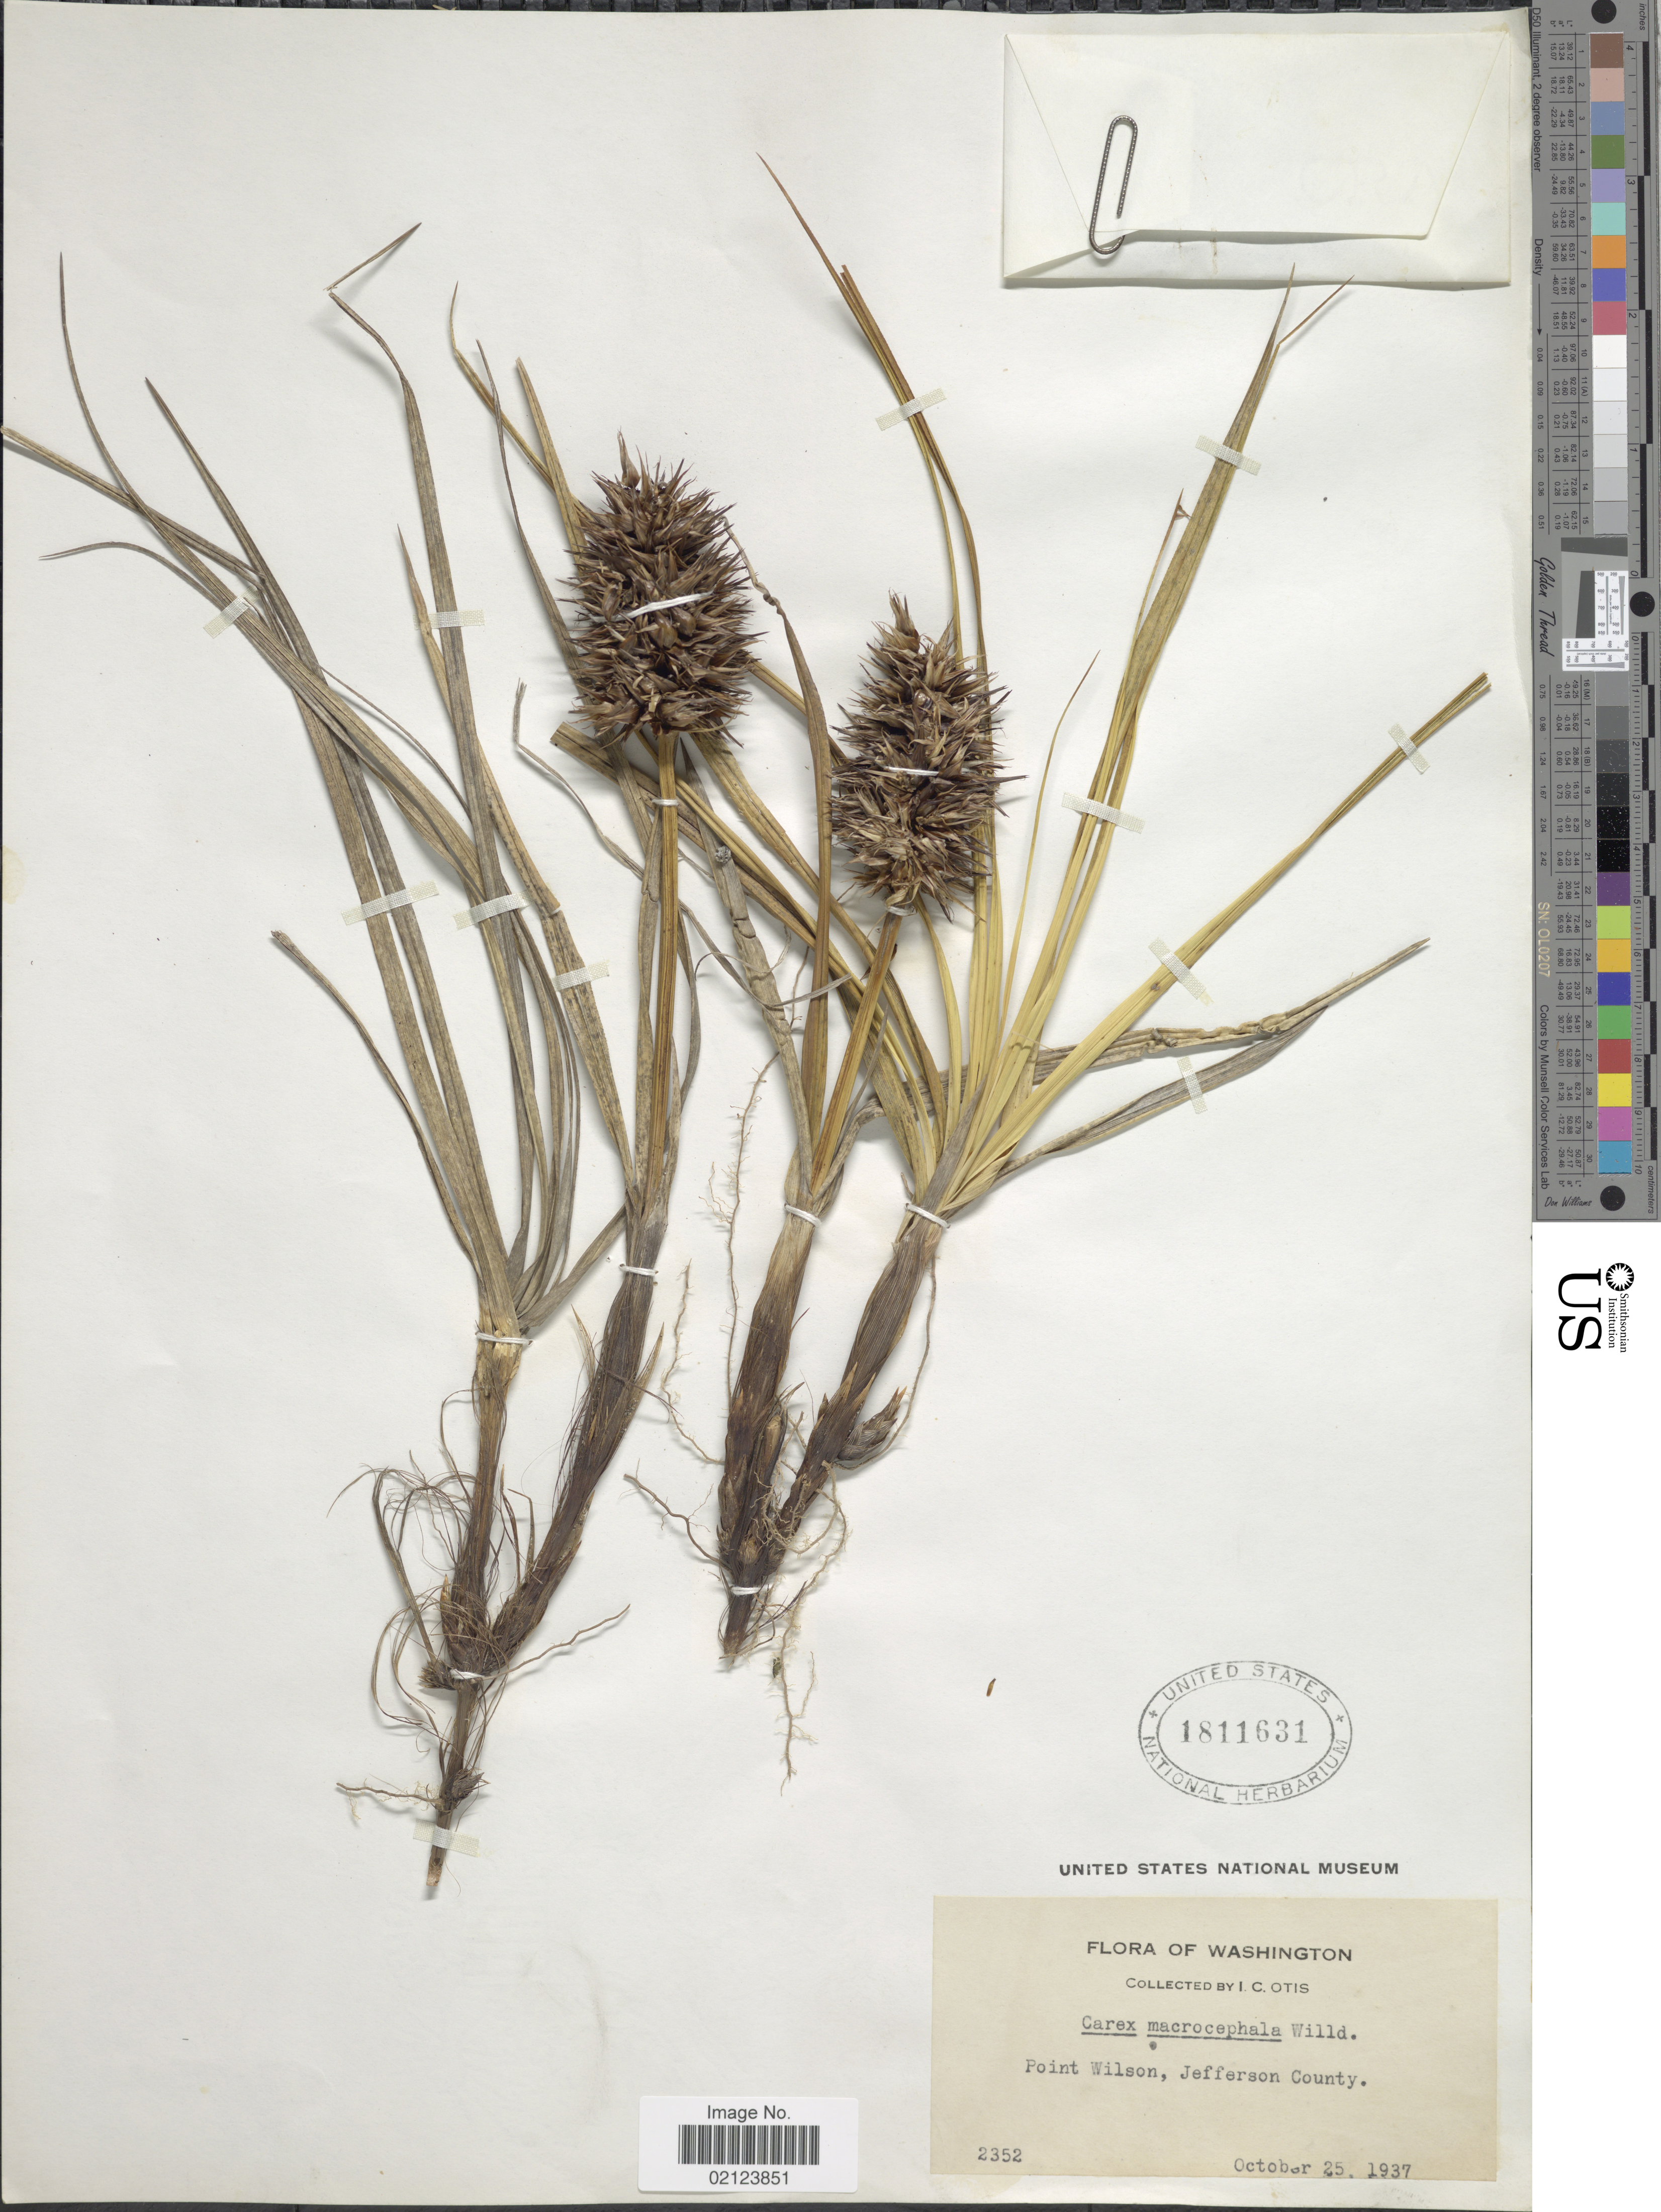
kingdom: Plantae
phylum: Tracheophyta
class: Liliopsida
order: Poales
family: Cyperaceae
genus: Carex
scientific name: Carex macrocephala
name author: Willd. ex Spreng.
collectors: I. C. Otis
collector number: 2352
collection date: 1937-10-25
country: United States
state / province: Washington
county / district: Jefferson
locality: Point Wilson, Jefferson County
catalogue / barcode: US 1811631